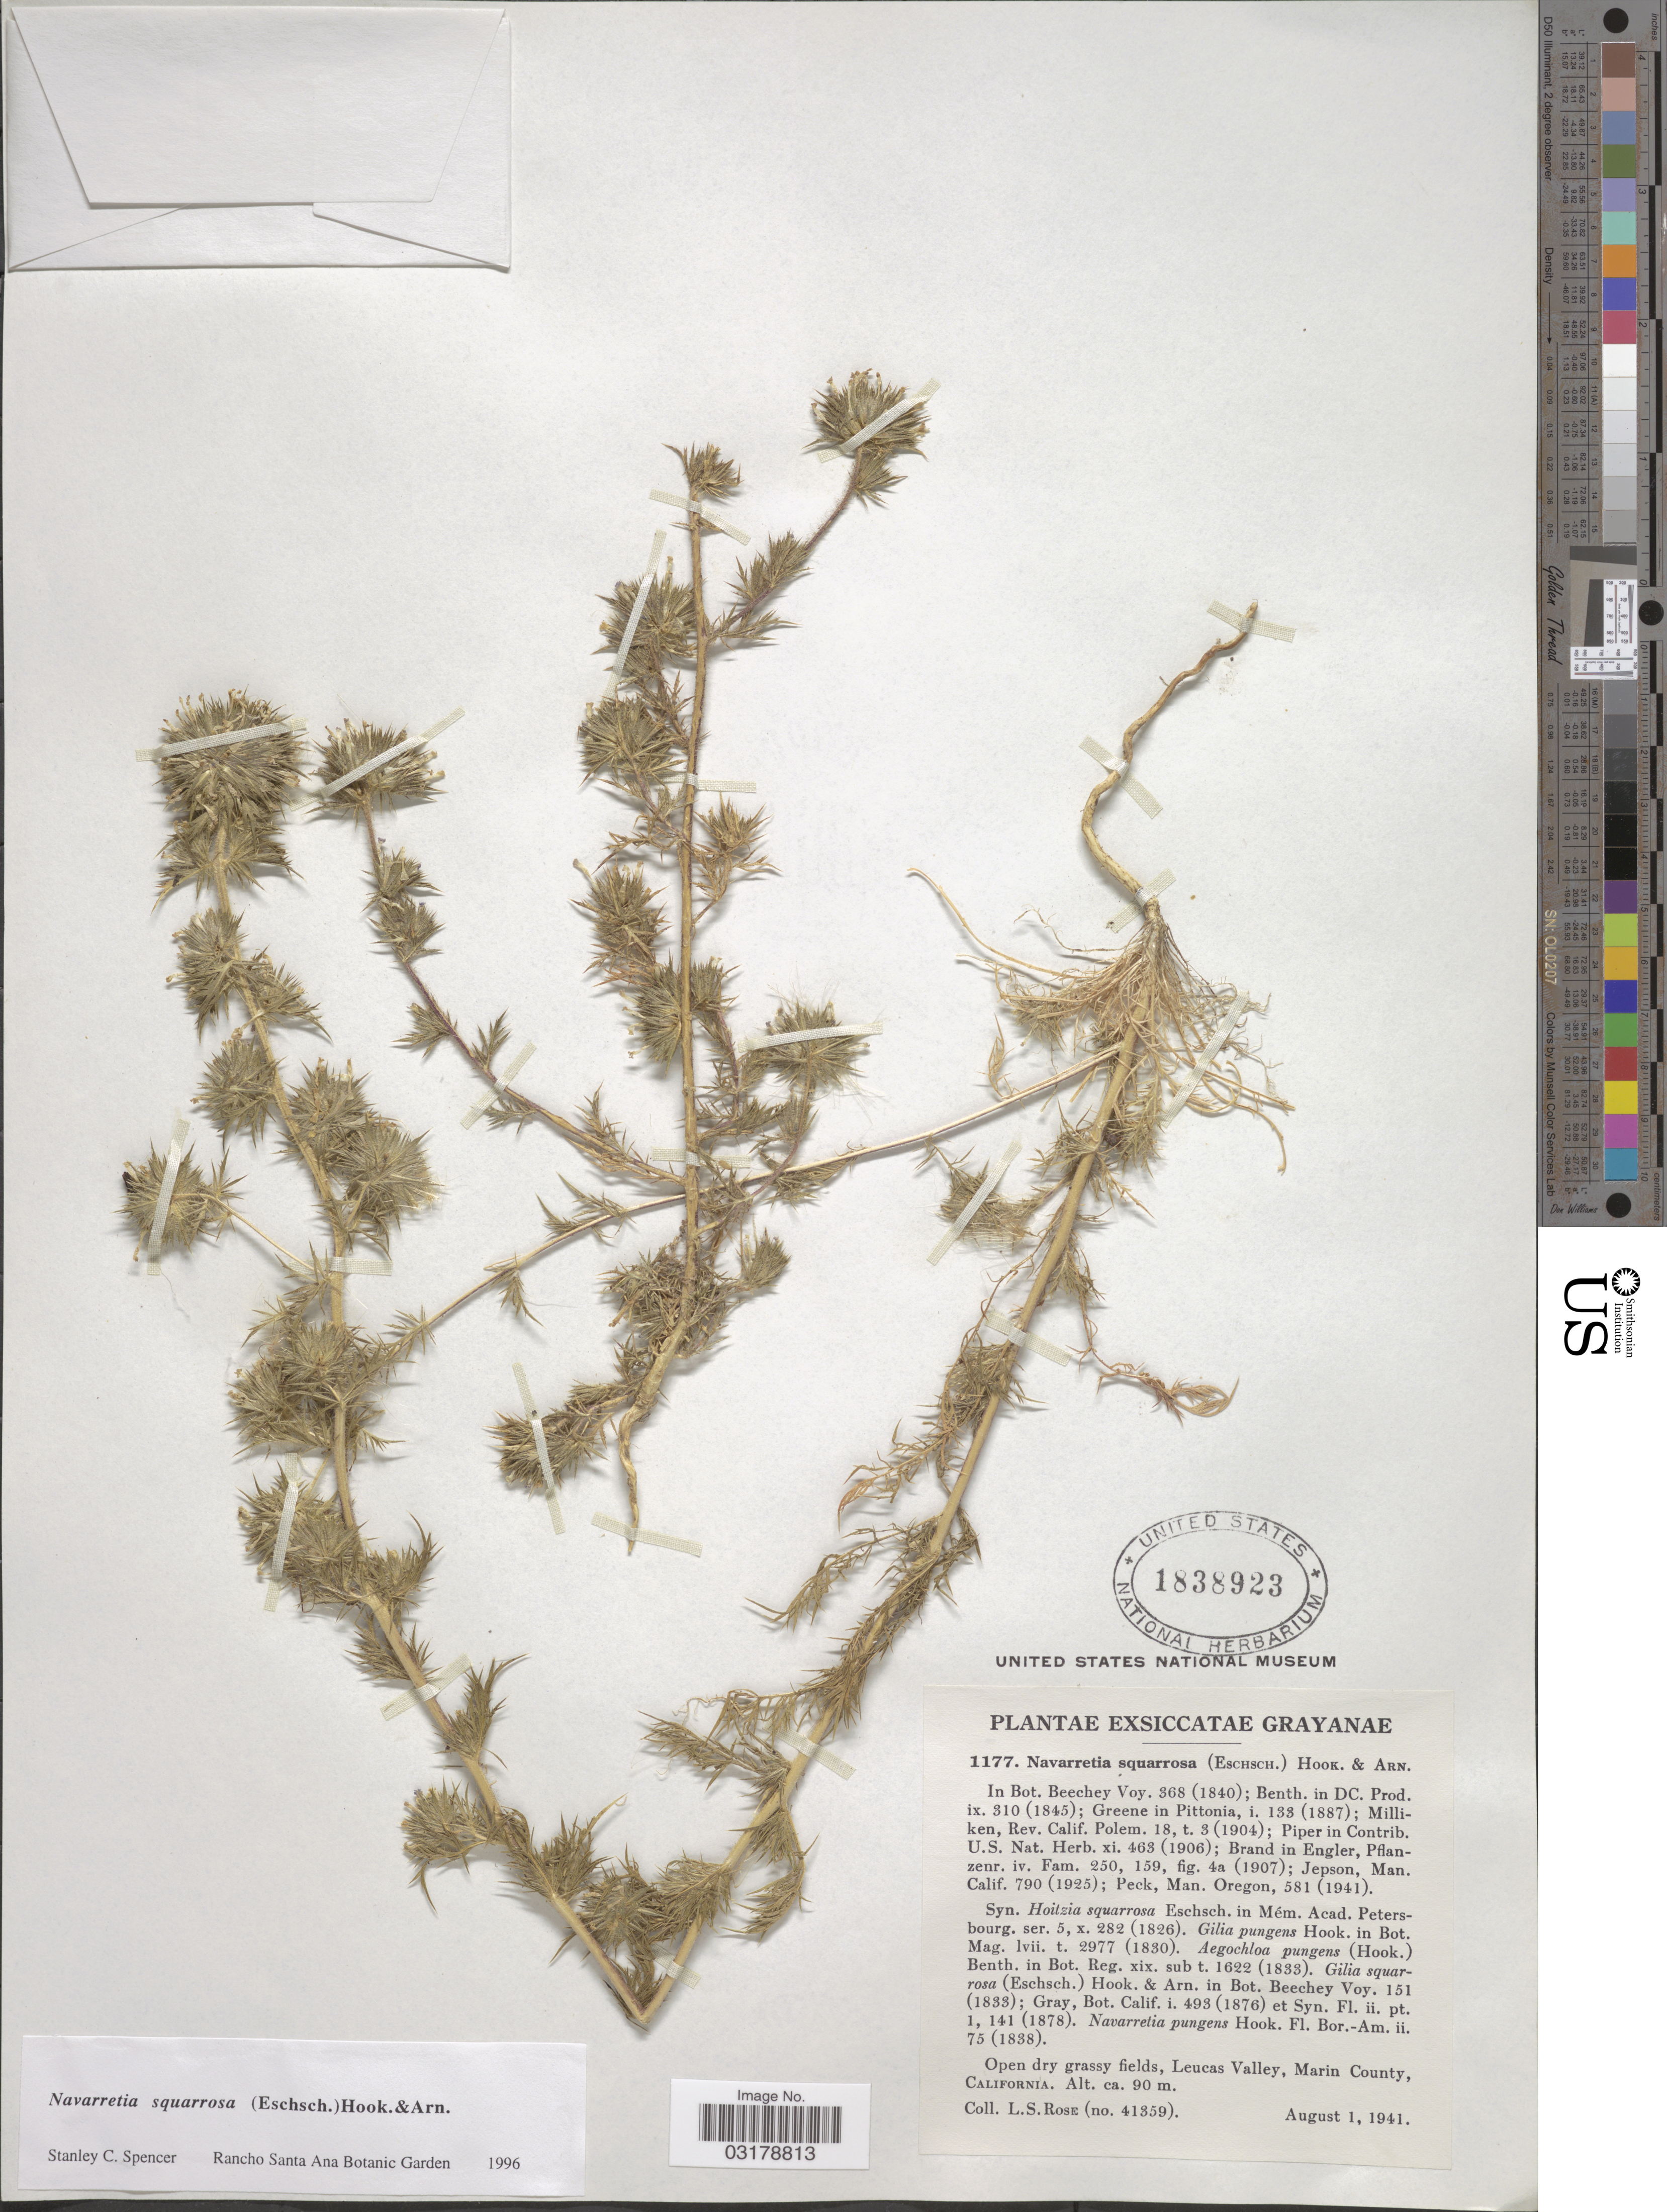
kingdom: Plantae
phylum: Tracheophyta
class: Magnoliopsida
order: Ericales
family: Polemoniaceae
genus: Navarretia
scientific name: Navarretia squarrosa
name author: (Eschsch.) Hook. & Arn.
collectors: L. S. Rose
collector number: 41359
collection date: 1941-08-01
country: United States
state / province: California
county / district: Marin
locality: Leucas Valley, Marin County.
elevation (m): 90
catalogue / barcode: US 1838923